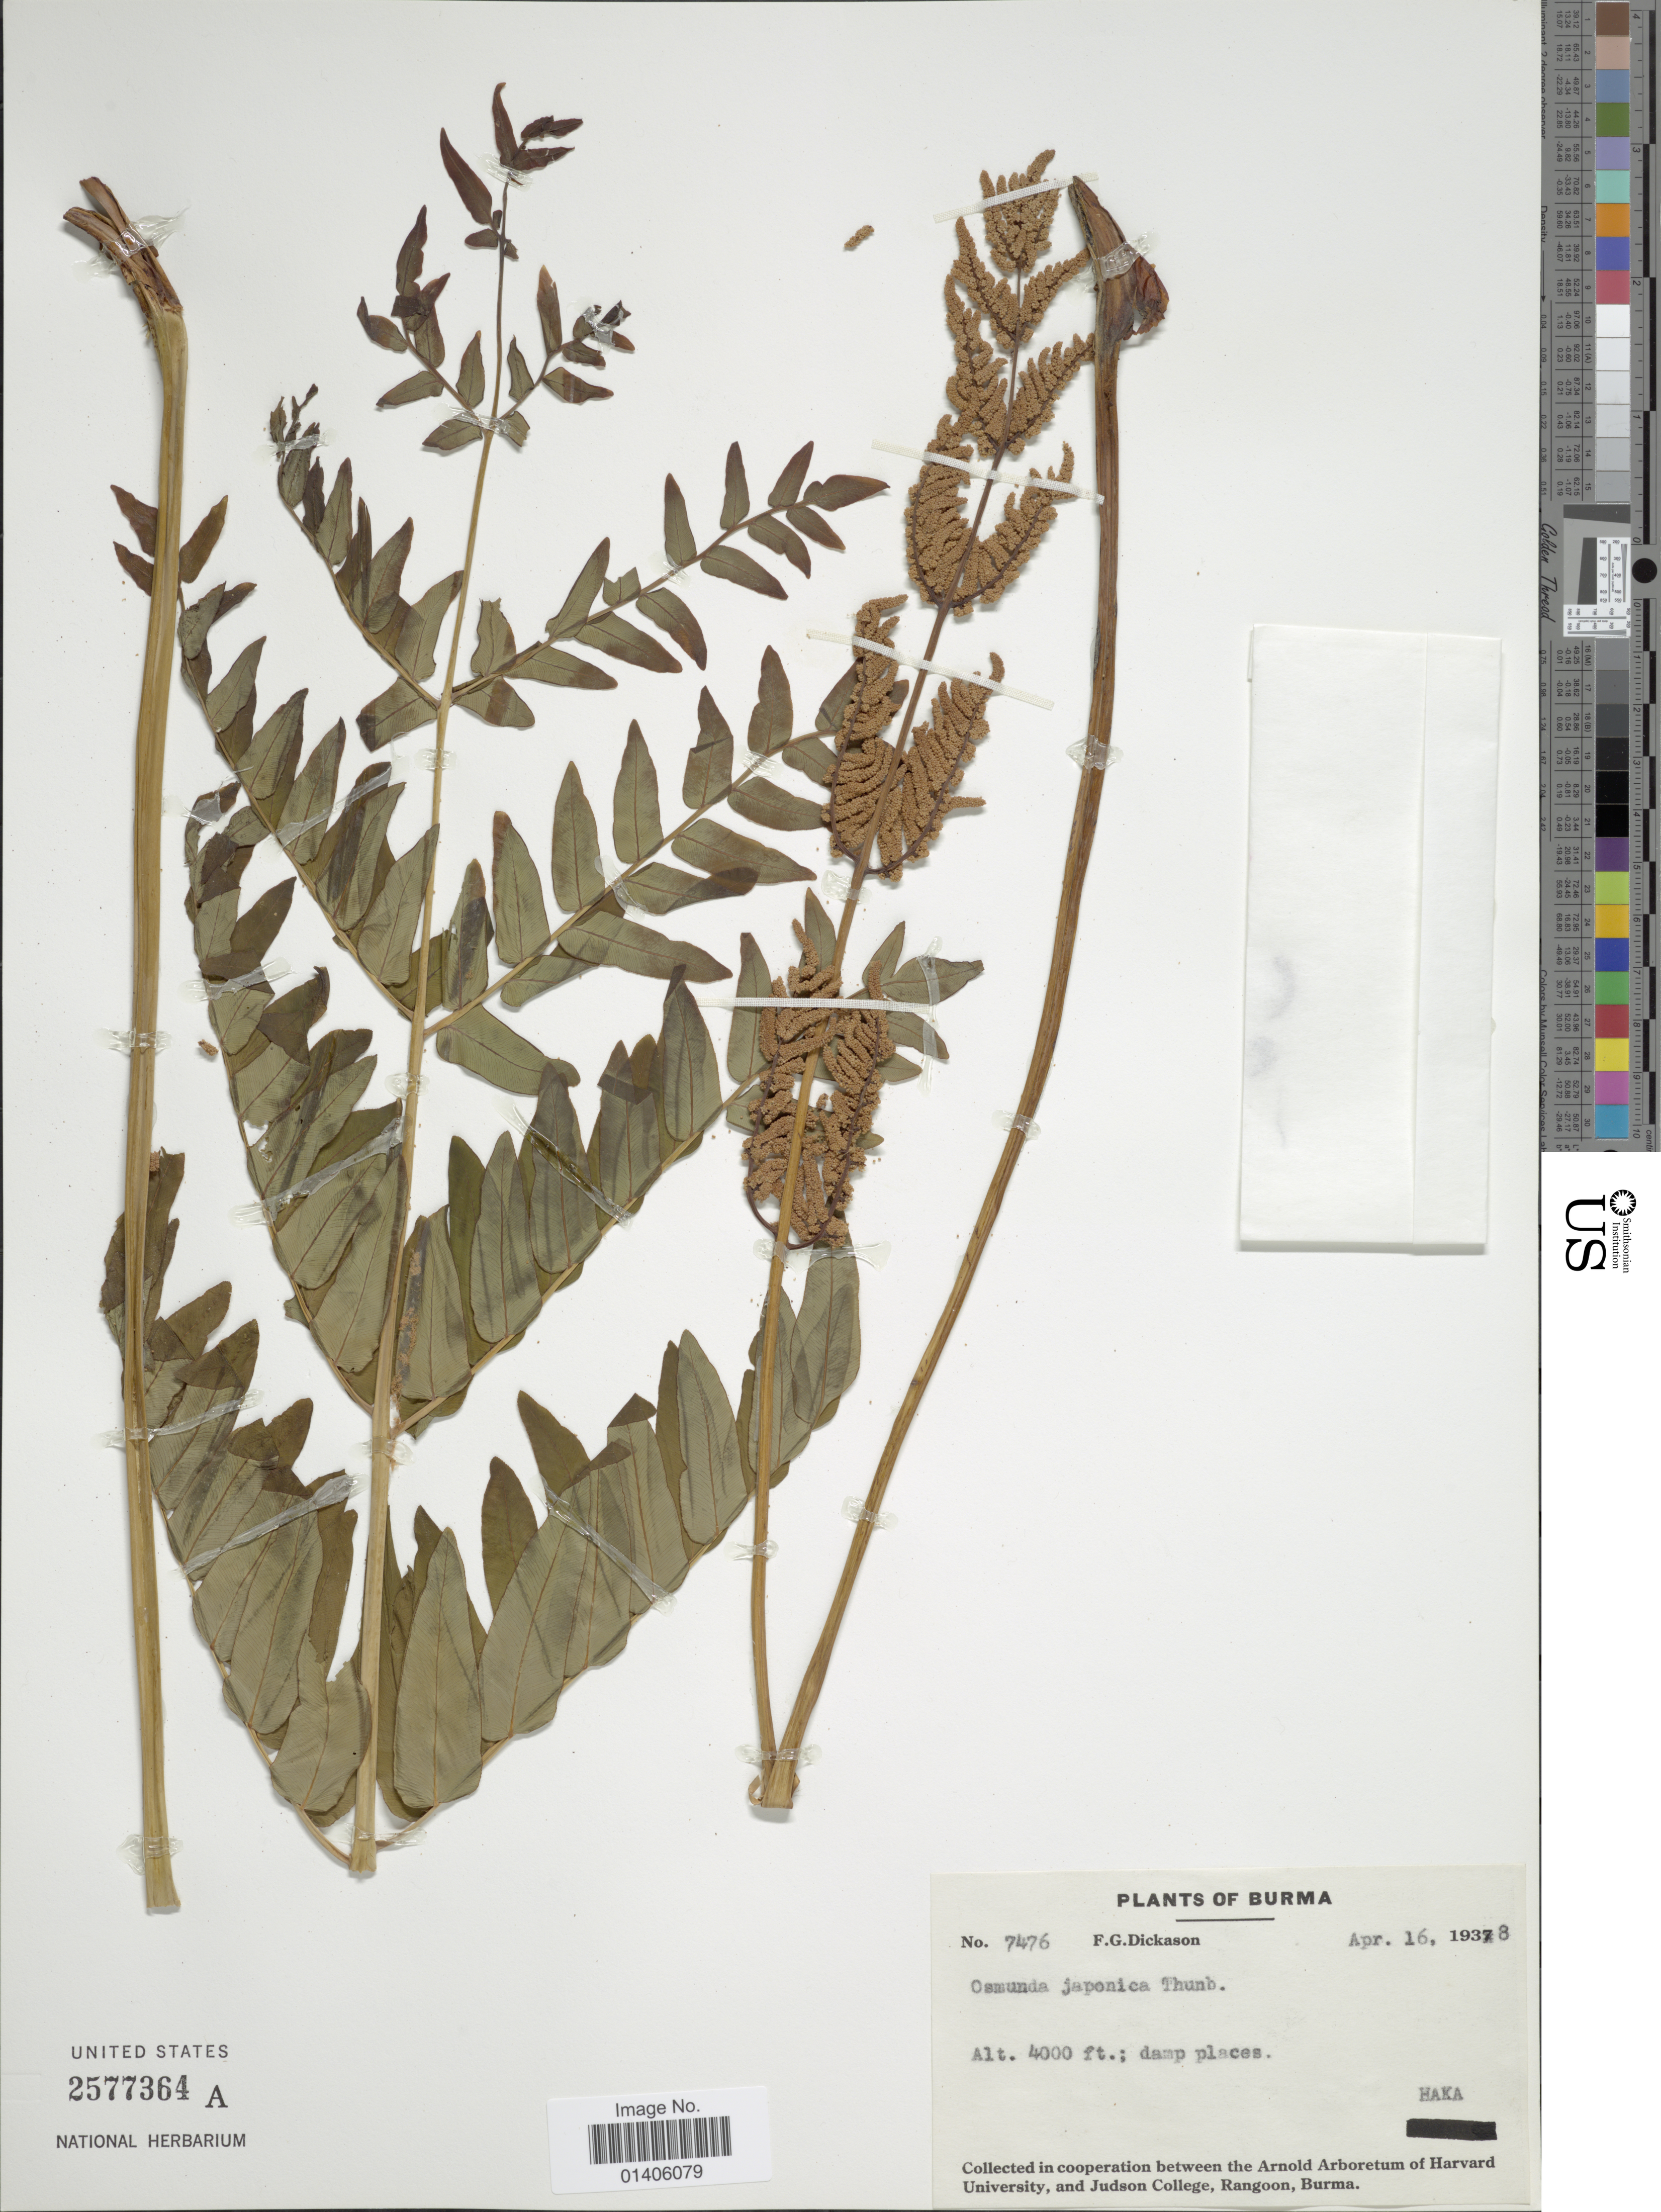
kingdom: Plantae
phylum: Tracheophyta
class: Polypodiopsida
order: Osmundales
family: Osmundaceae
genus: Osmunda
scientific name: Osmunda japonica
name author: Thunb.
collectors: F. Dickason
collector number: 7476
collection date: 1938-04-16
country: Myanmar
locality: Burma, Haka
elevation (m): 1219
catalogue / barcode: US 2577364A